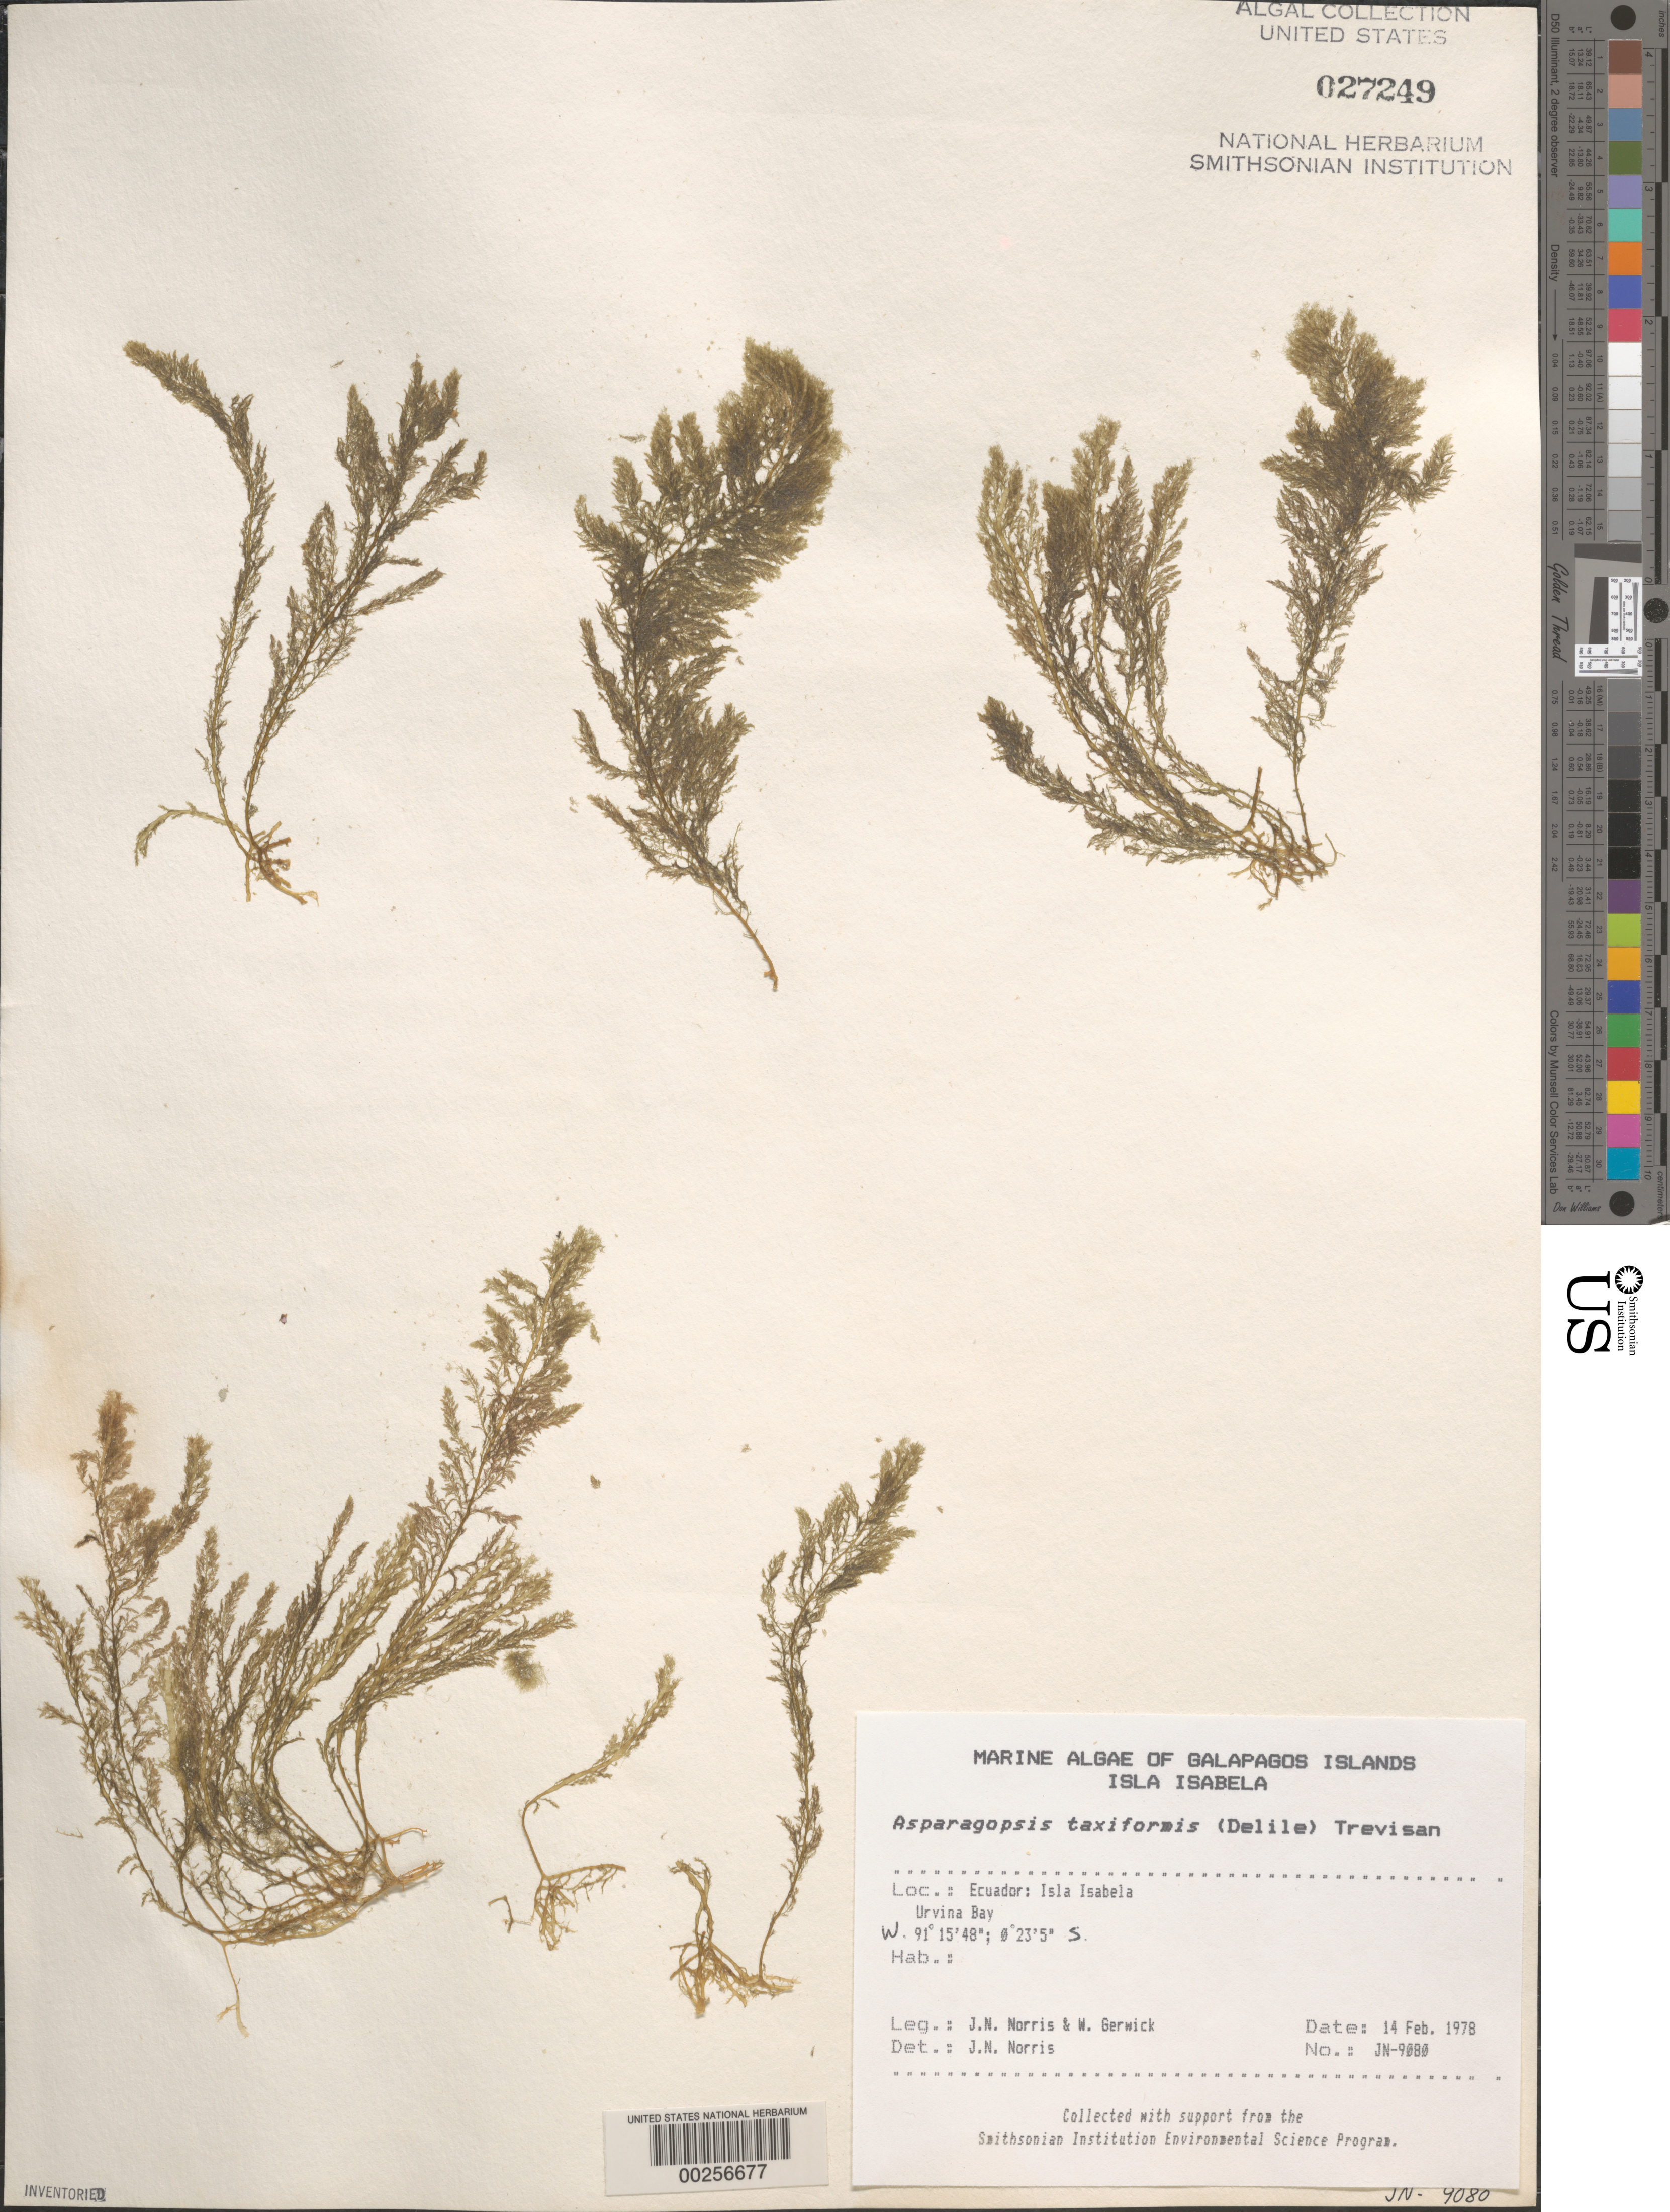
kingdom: Plantae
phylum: Rhodophyta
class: Florideophyceae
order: Bonnemaisoniales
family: Bonnemaisoniaceae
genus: Asparagopsis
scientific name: Asparagopsis taxiformis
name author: (Delile) Trevis.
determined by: Norris, James N.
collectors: J. N. Norris & W. Gerwick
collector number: JN-9080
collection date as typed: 14 Feb 1978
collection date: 1978-02-14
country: Ecuador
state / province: Colón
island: Isabela [Albemarle]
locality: Urvina Bay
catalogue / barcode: US 27249